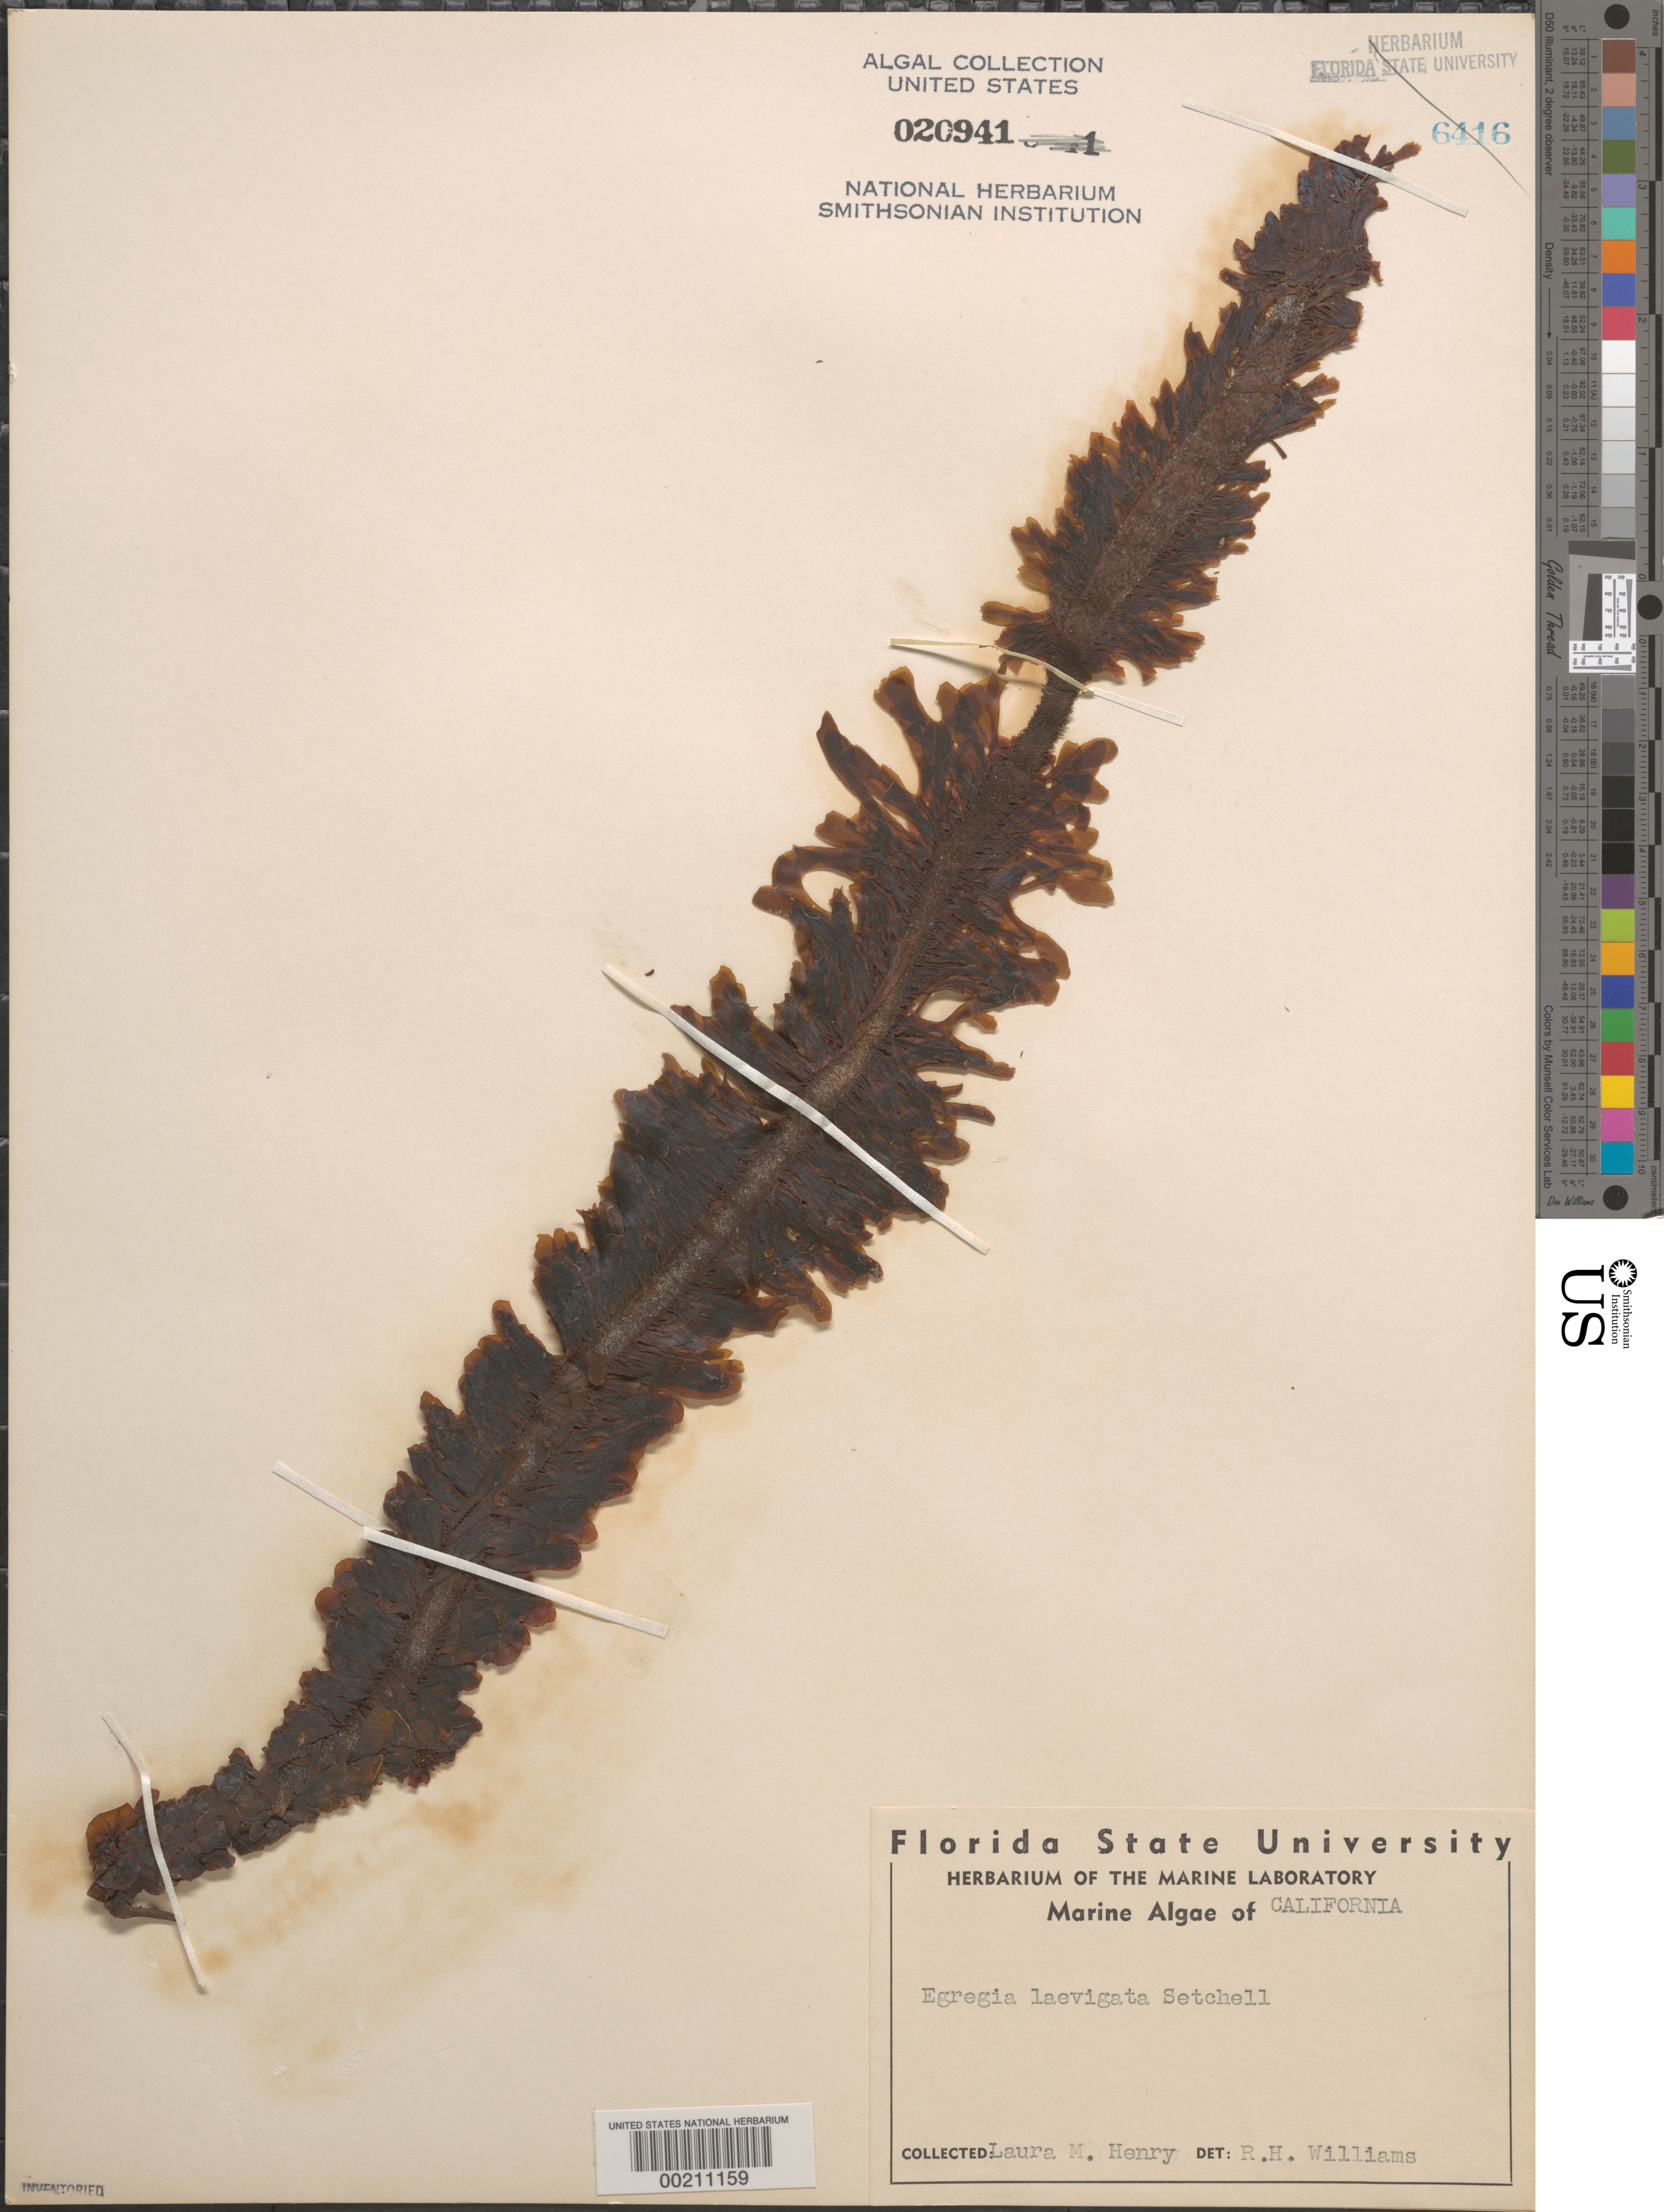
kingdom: Chromista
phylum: Ochrophyta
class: Phaeophyceae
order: Laminariales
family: Lessoniaceae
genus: Egregia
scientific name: Egregia menziesii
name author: (Turner) Aresch.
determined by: Algae name updating Project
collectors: L. Henry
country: United States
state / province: California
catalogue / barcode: US 20941